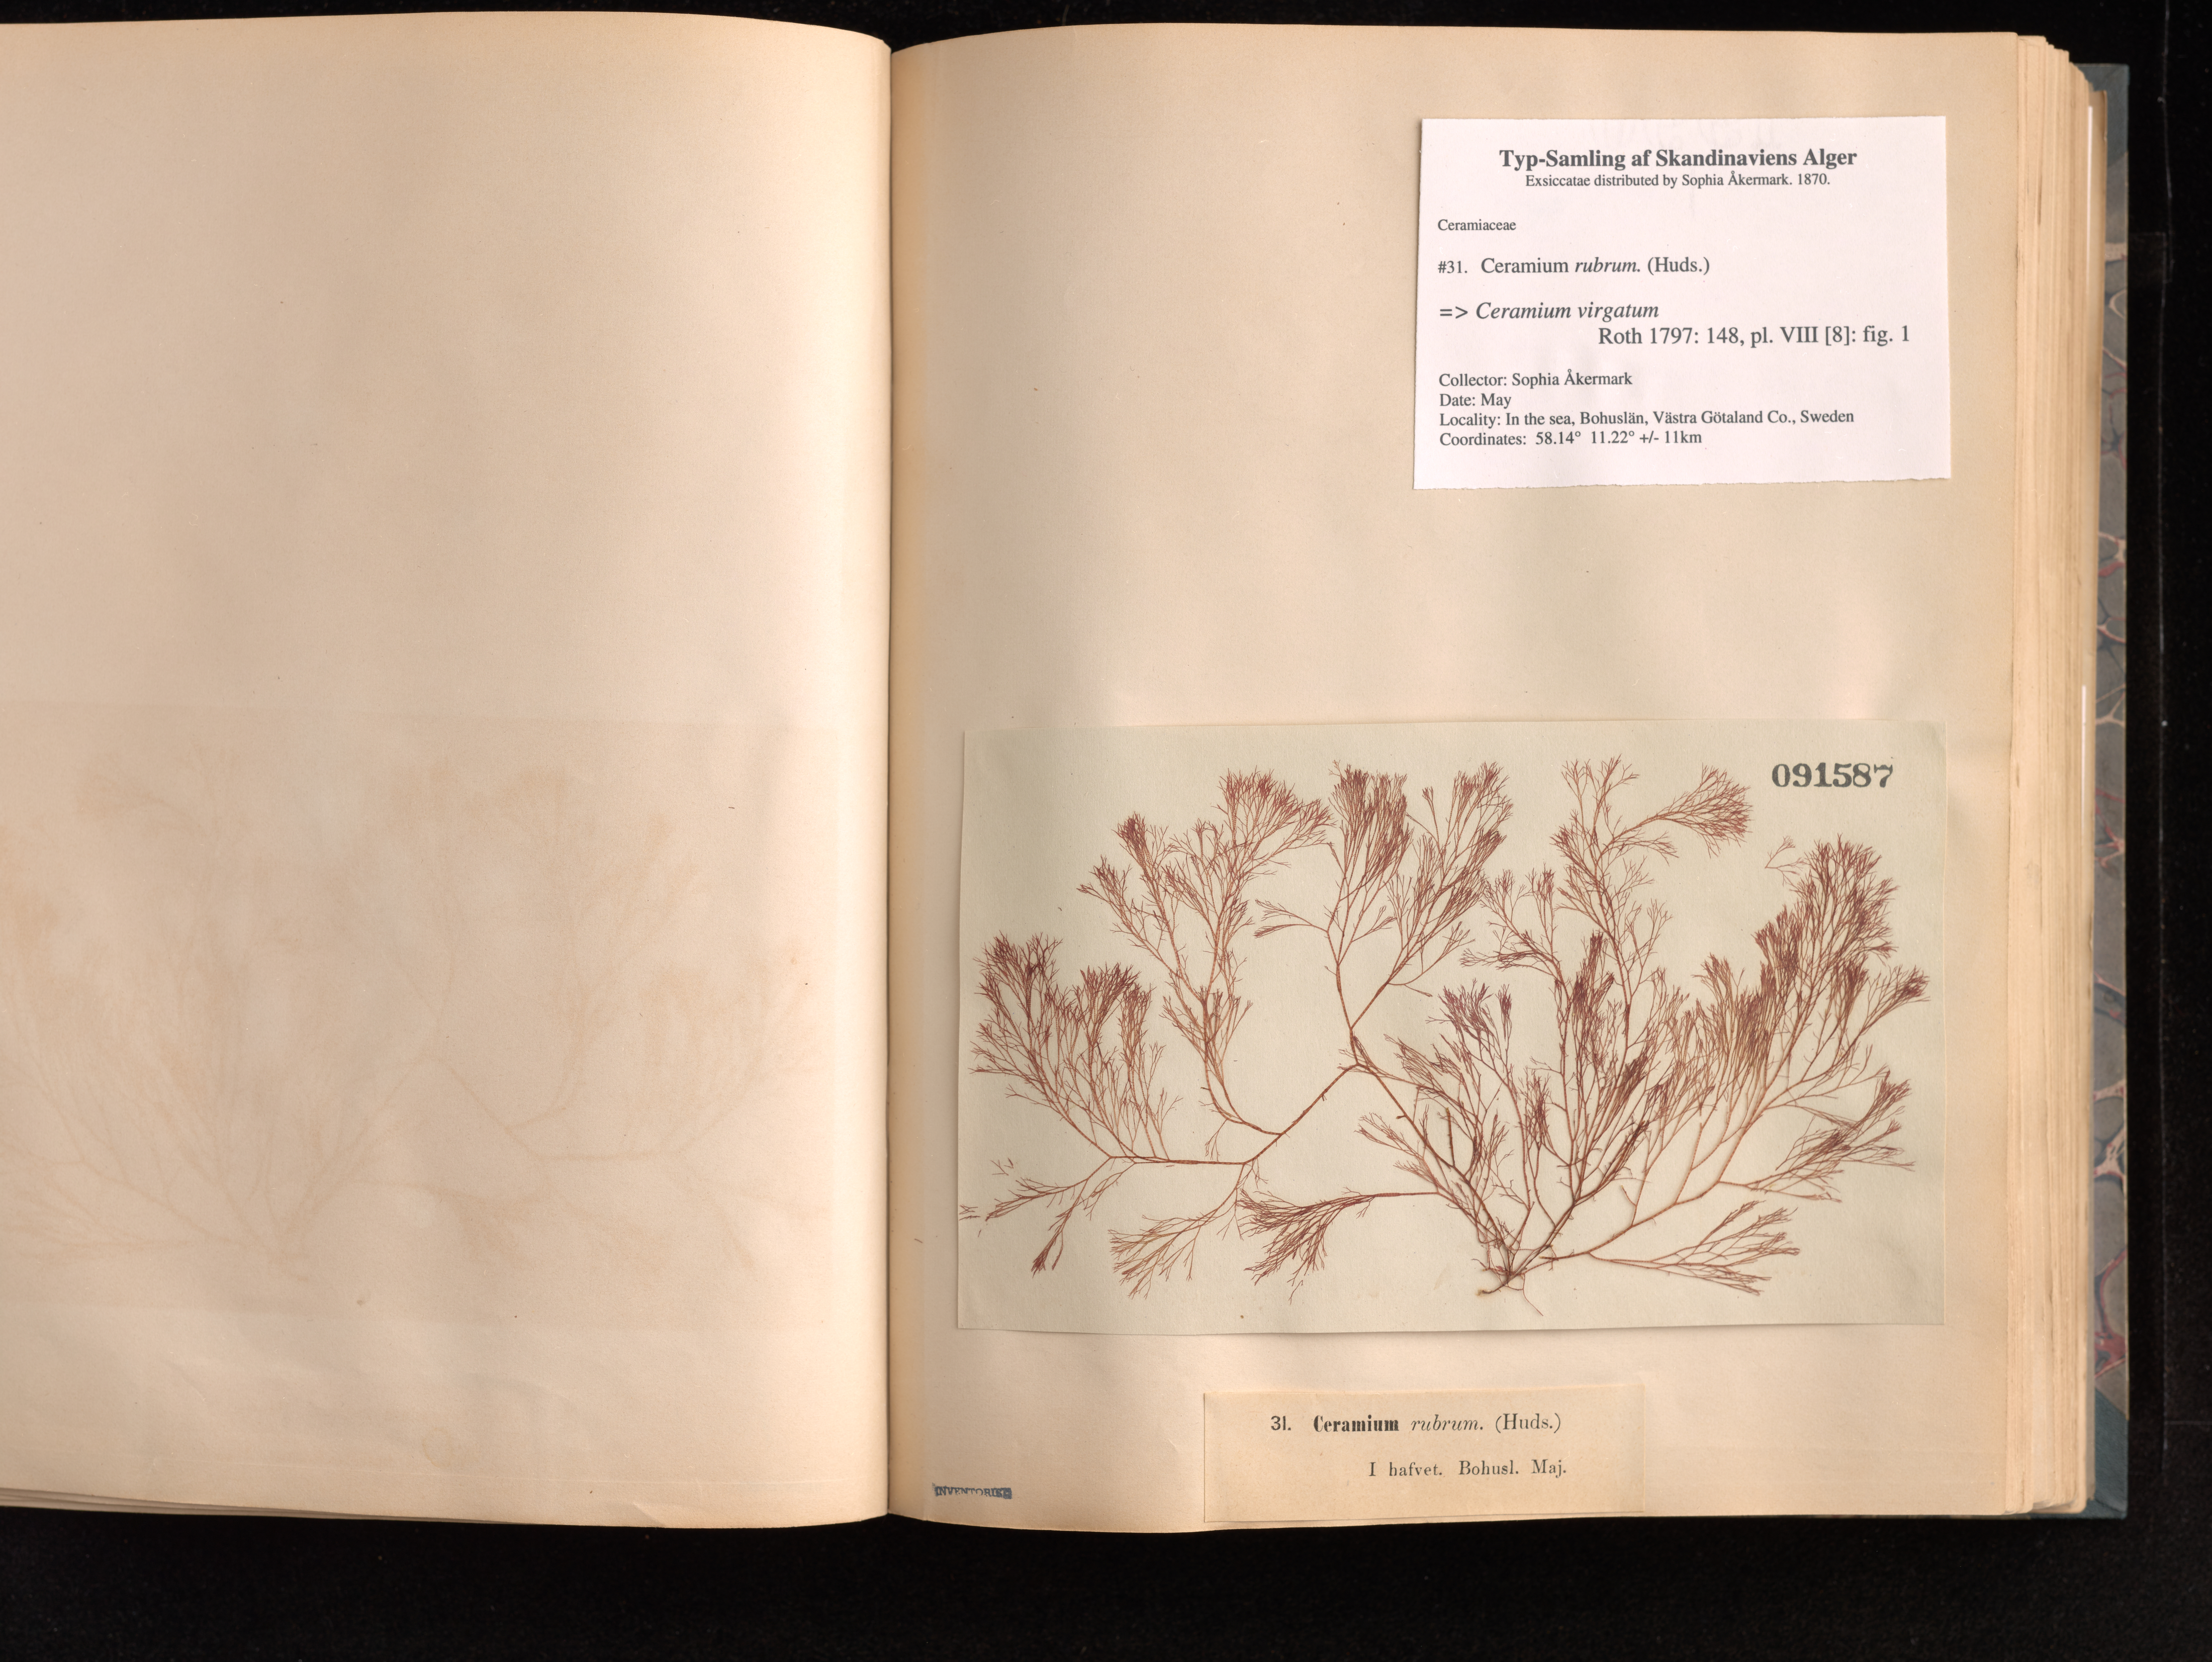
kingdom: Plantae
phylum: Rhodophyta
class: Florideophyceae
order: Ceramiales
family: Ceramiaceae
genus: Ceramium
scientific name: Ceramium virgatum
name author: Roth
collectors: S. Akermark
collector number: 31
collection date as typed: May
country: Sweden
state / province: Västra Götaland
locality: Bohuslan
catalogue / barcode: US 91587